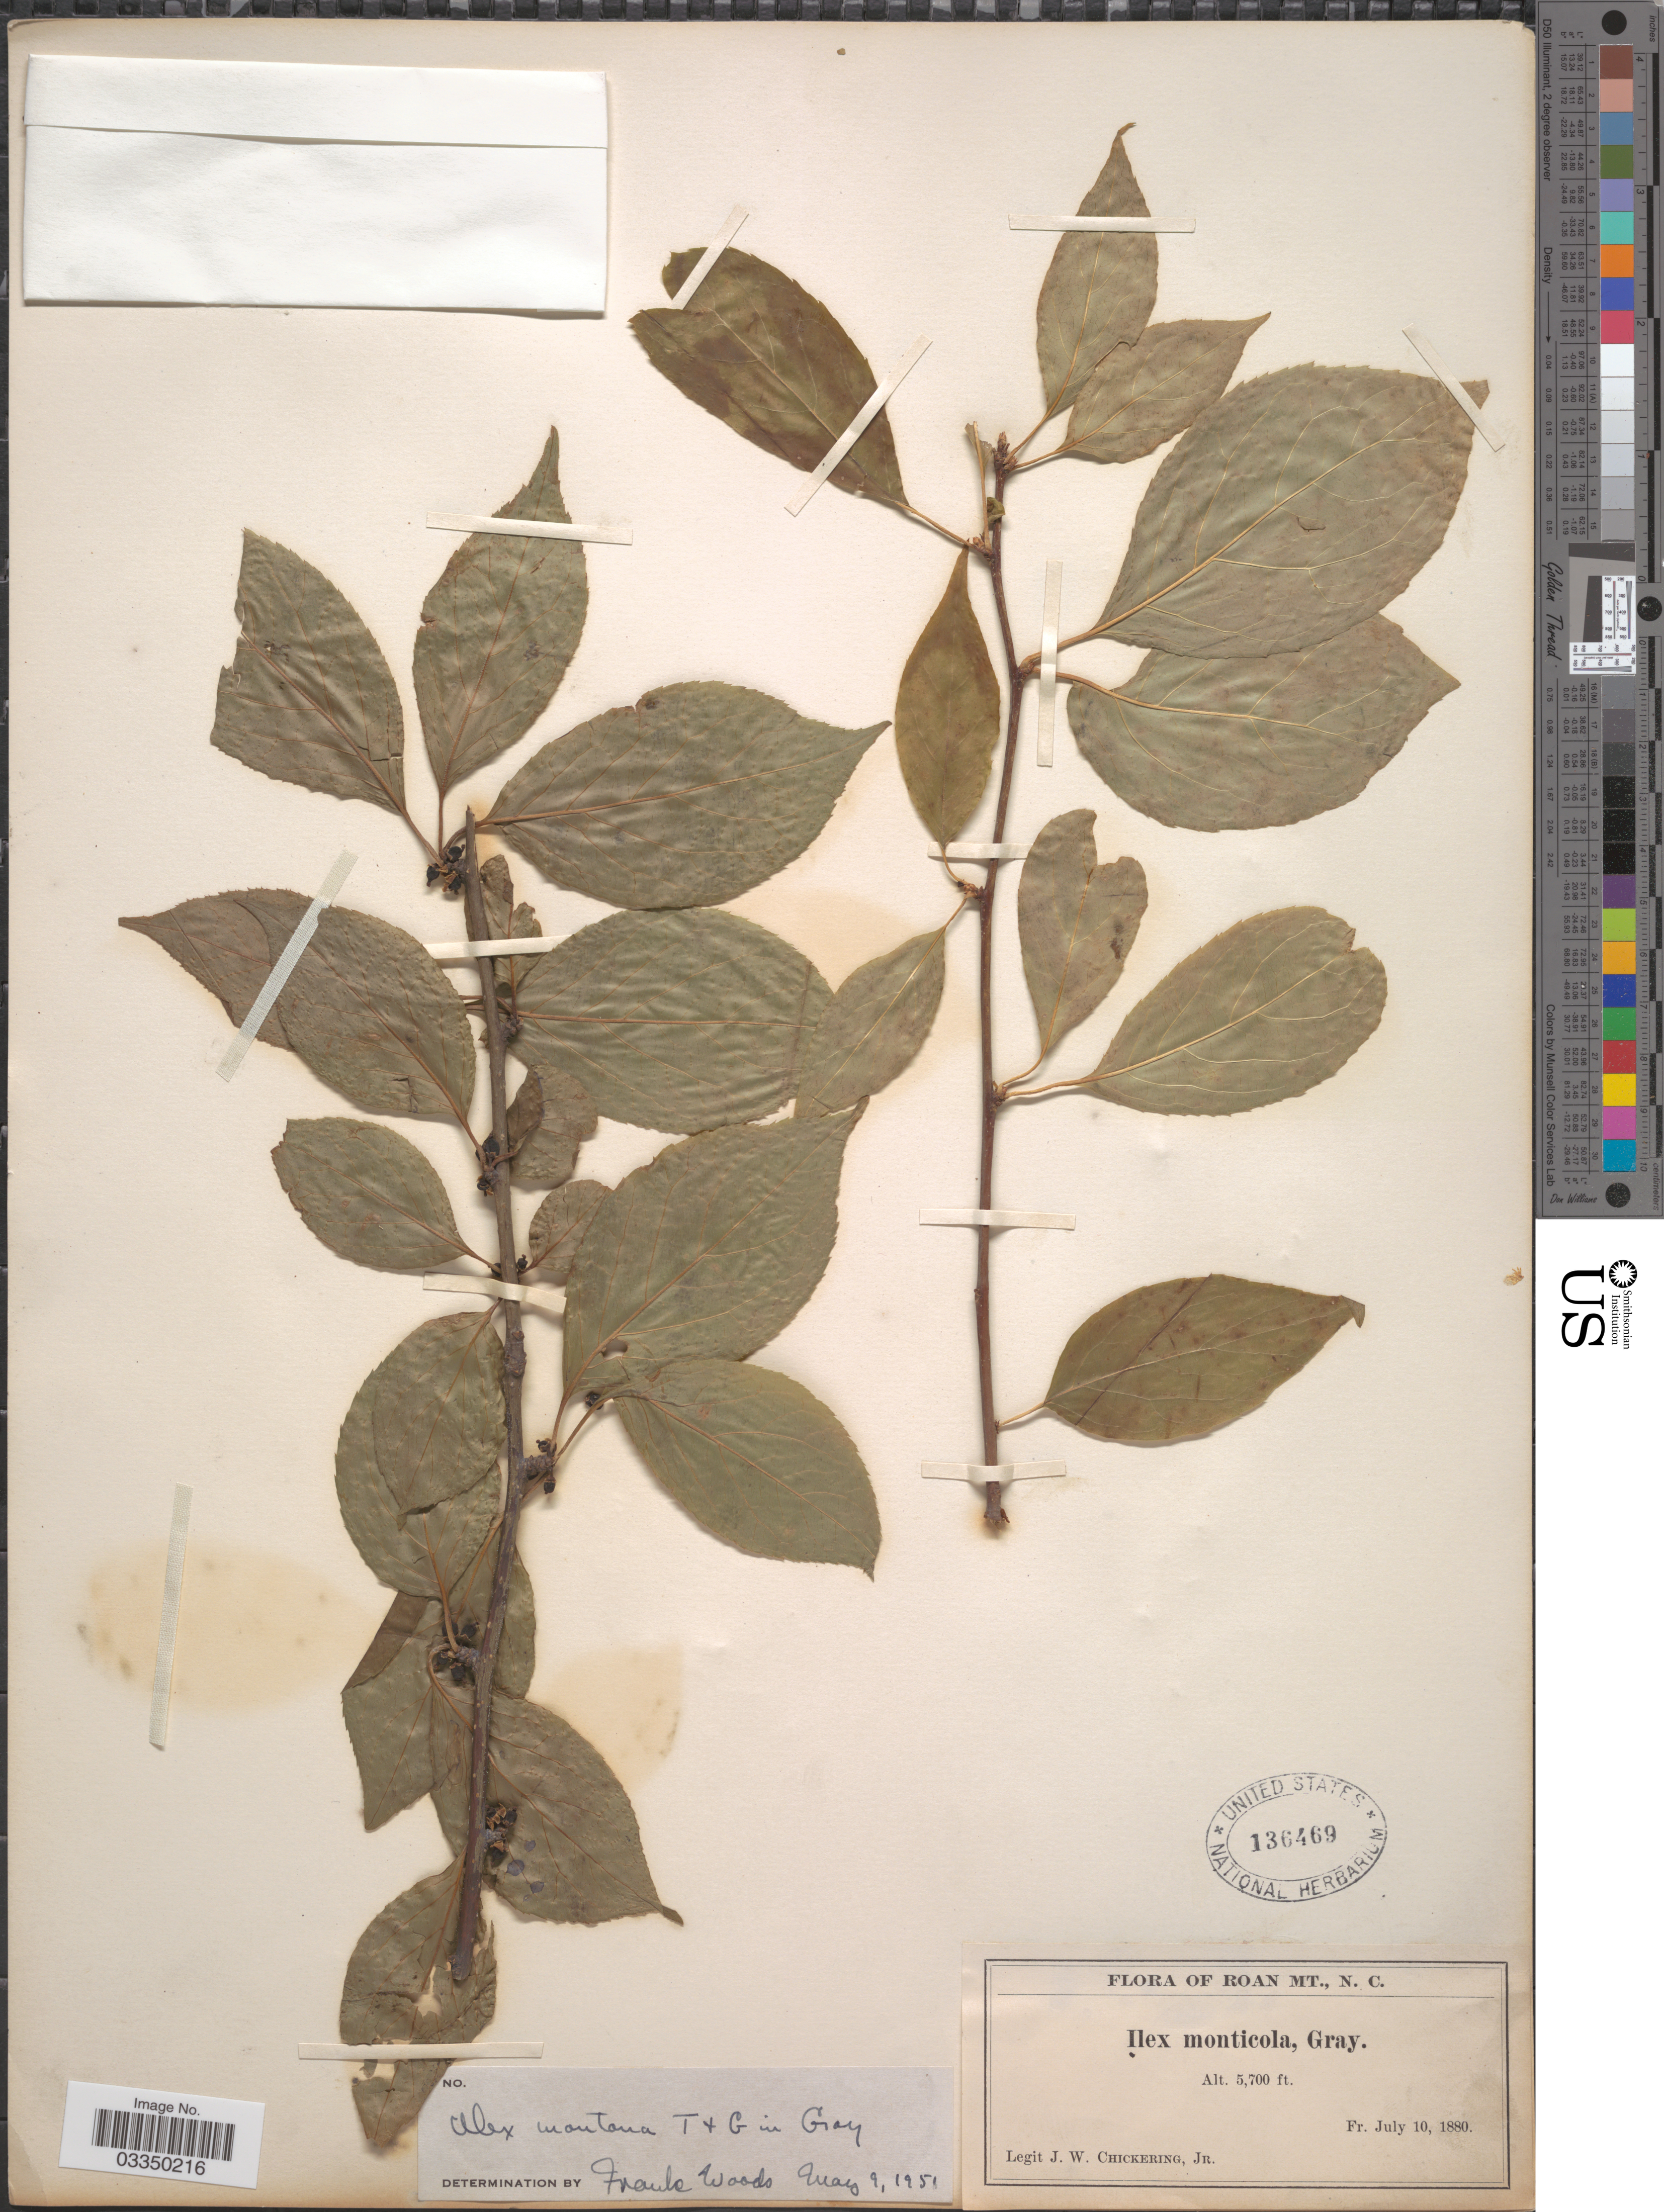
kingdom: Plantae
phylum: Tracheophyta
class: Magnoliopsida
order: Aquifoliales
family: Aquifoliaceae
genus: Ilex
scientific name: Ilex montana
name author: Torr. & A. Gray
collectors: J. W. Chickering Jr.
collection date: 1880-07-10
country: United States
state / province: North Carolina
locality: Roan Mt.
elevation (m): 1737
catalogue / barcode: US 136469